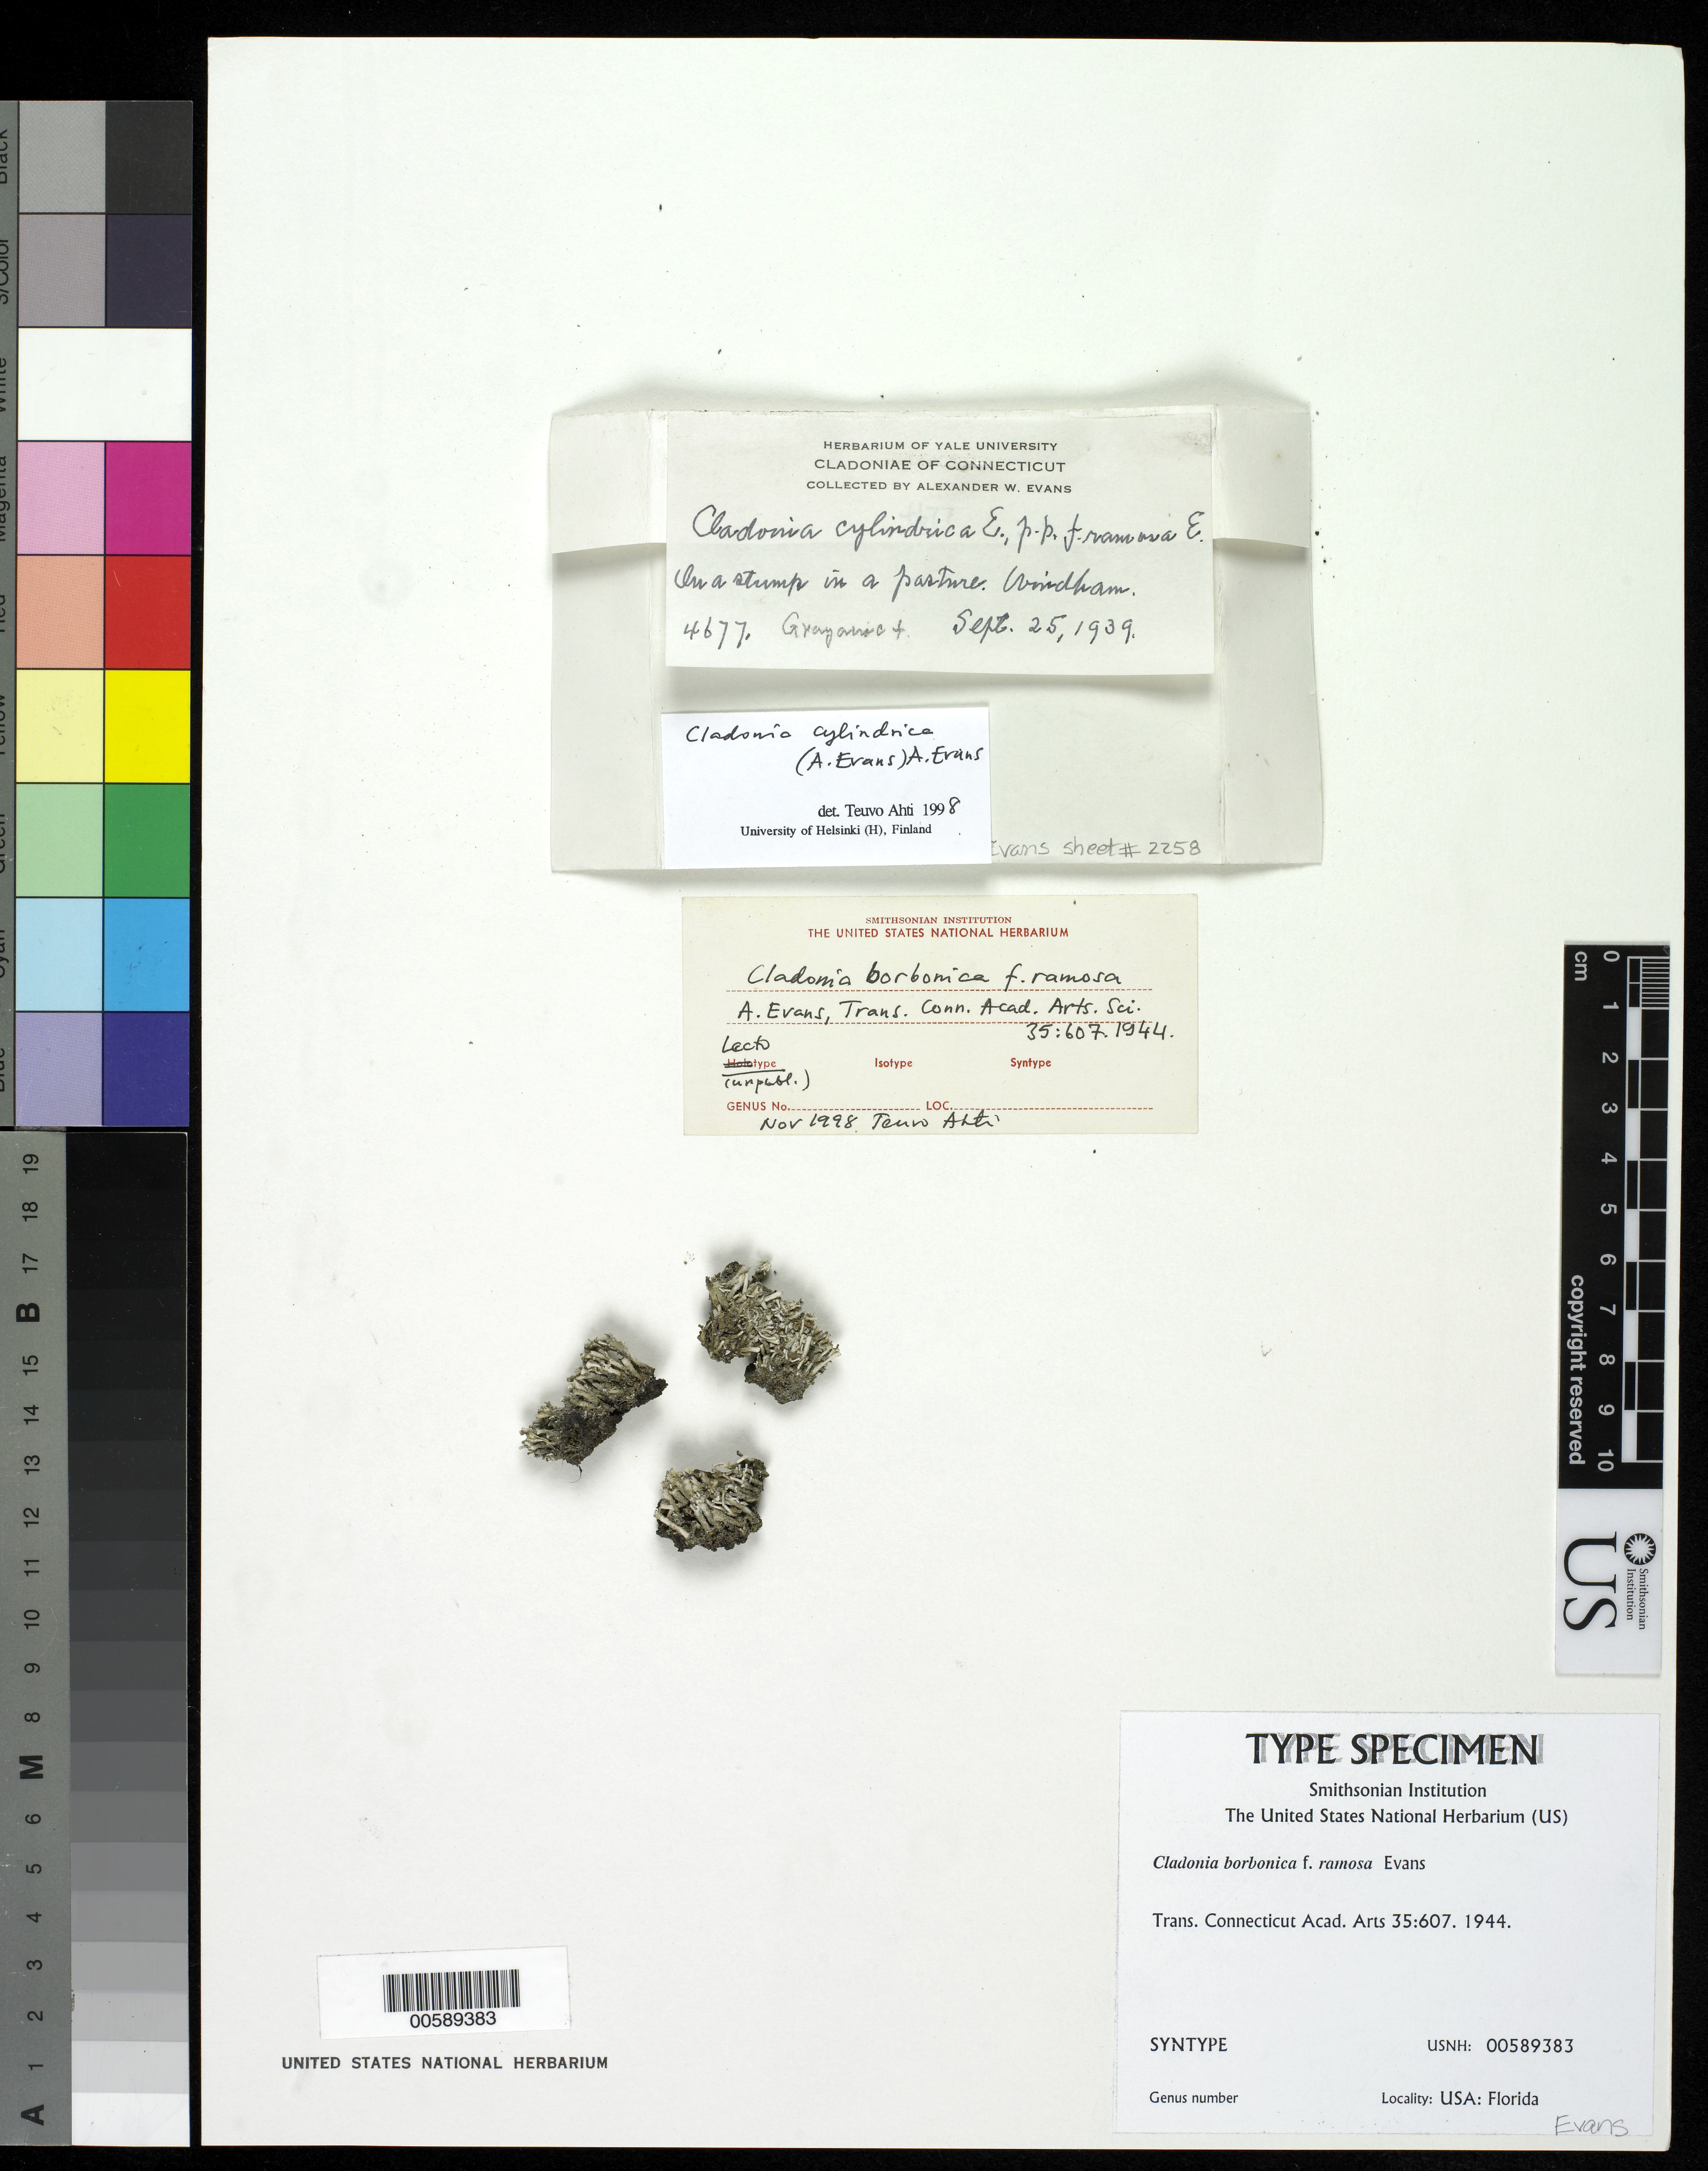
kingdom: Fungi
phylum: Ascomycota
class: Lecanoromycetes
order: Lecanorales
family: Cladoniaceae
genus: Cladonia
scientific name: Cladonia borbonica f. ramosa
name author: A. Evans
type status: Syntype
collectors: A. W. Evans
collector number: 4677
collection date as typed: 25 Sep 1939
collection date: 1939-09-25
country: United States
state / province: Connecticut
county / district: Windham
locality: Windham.